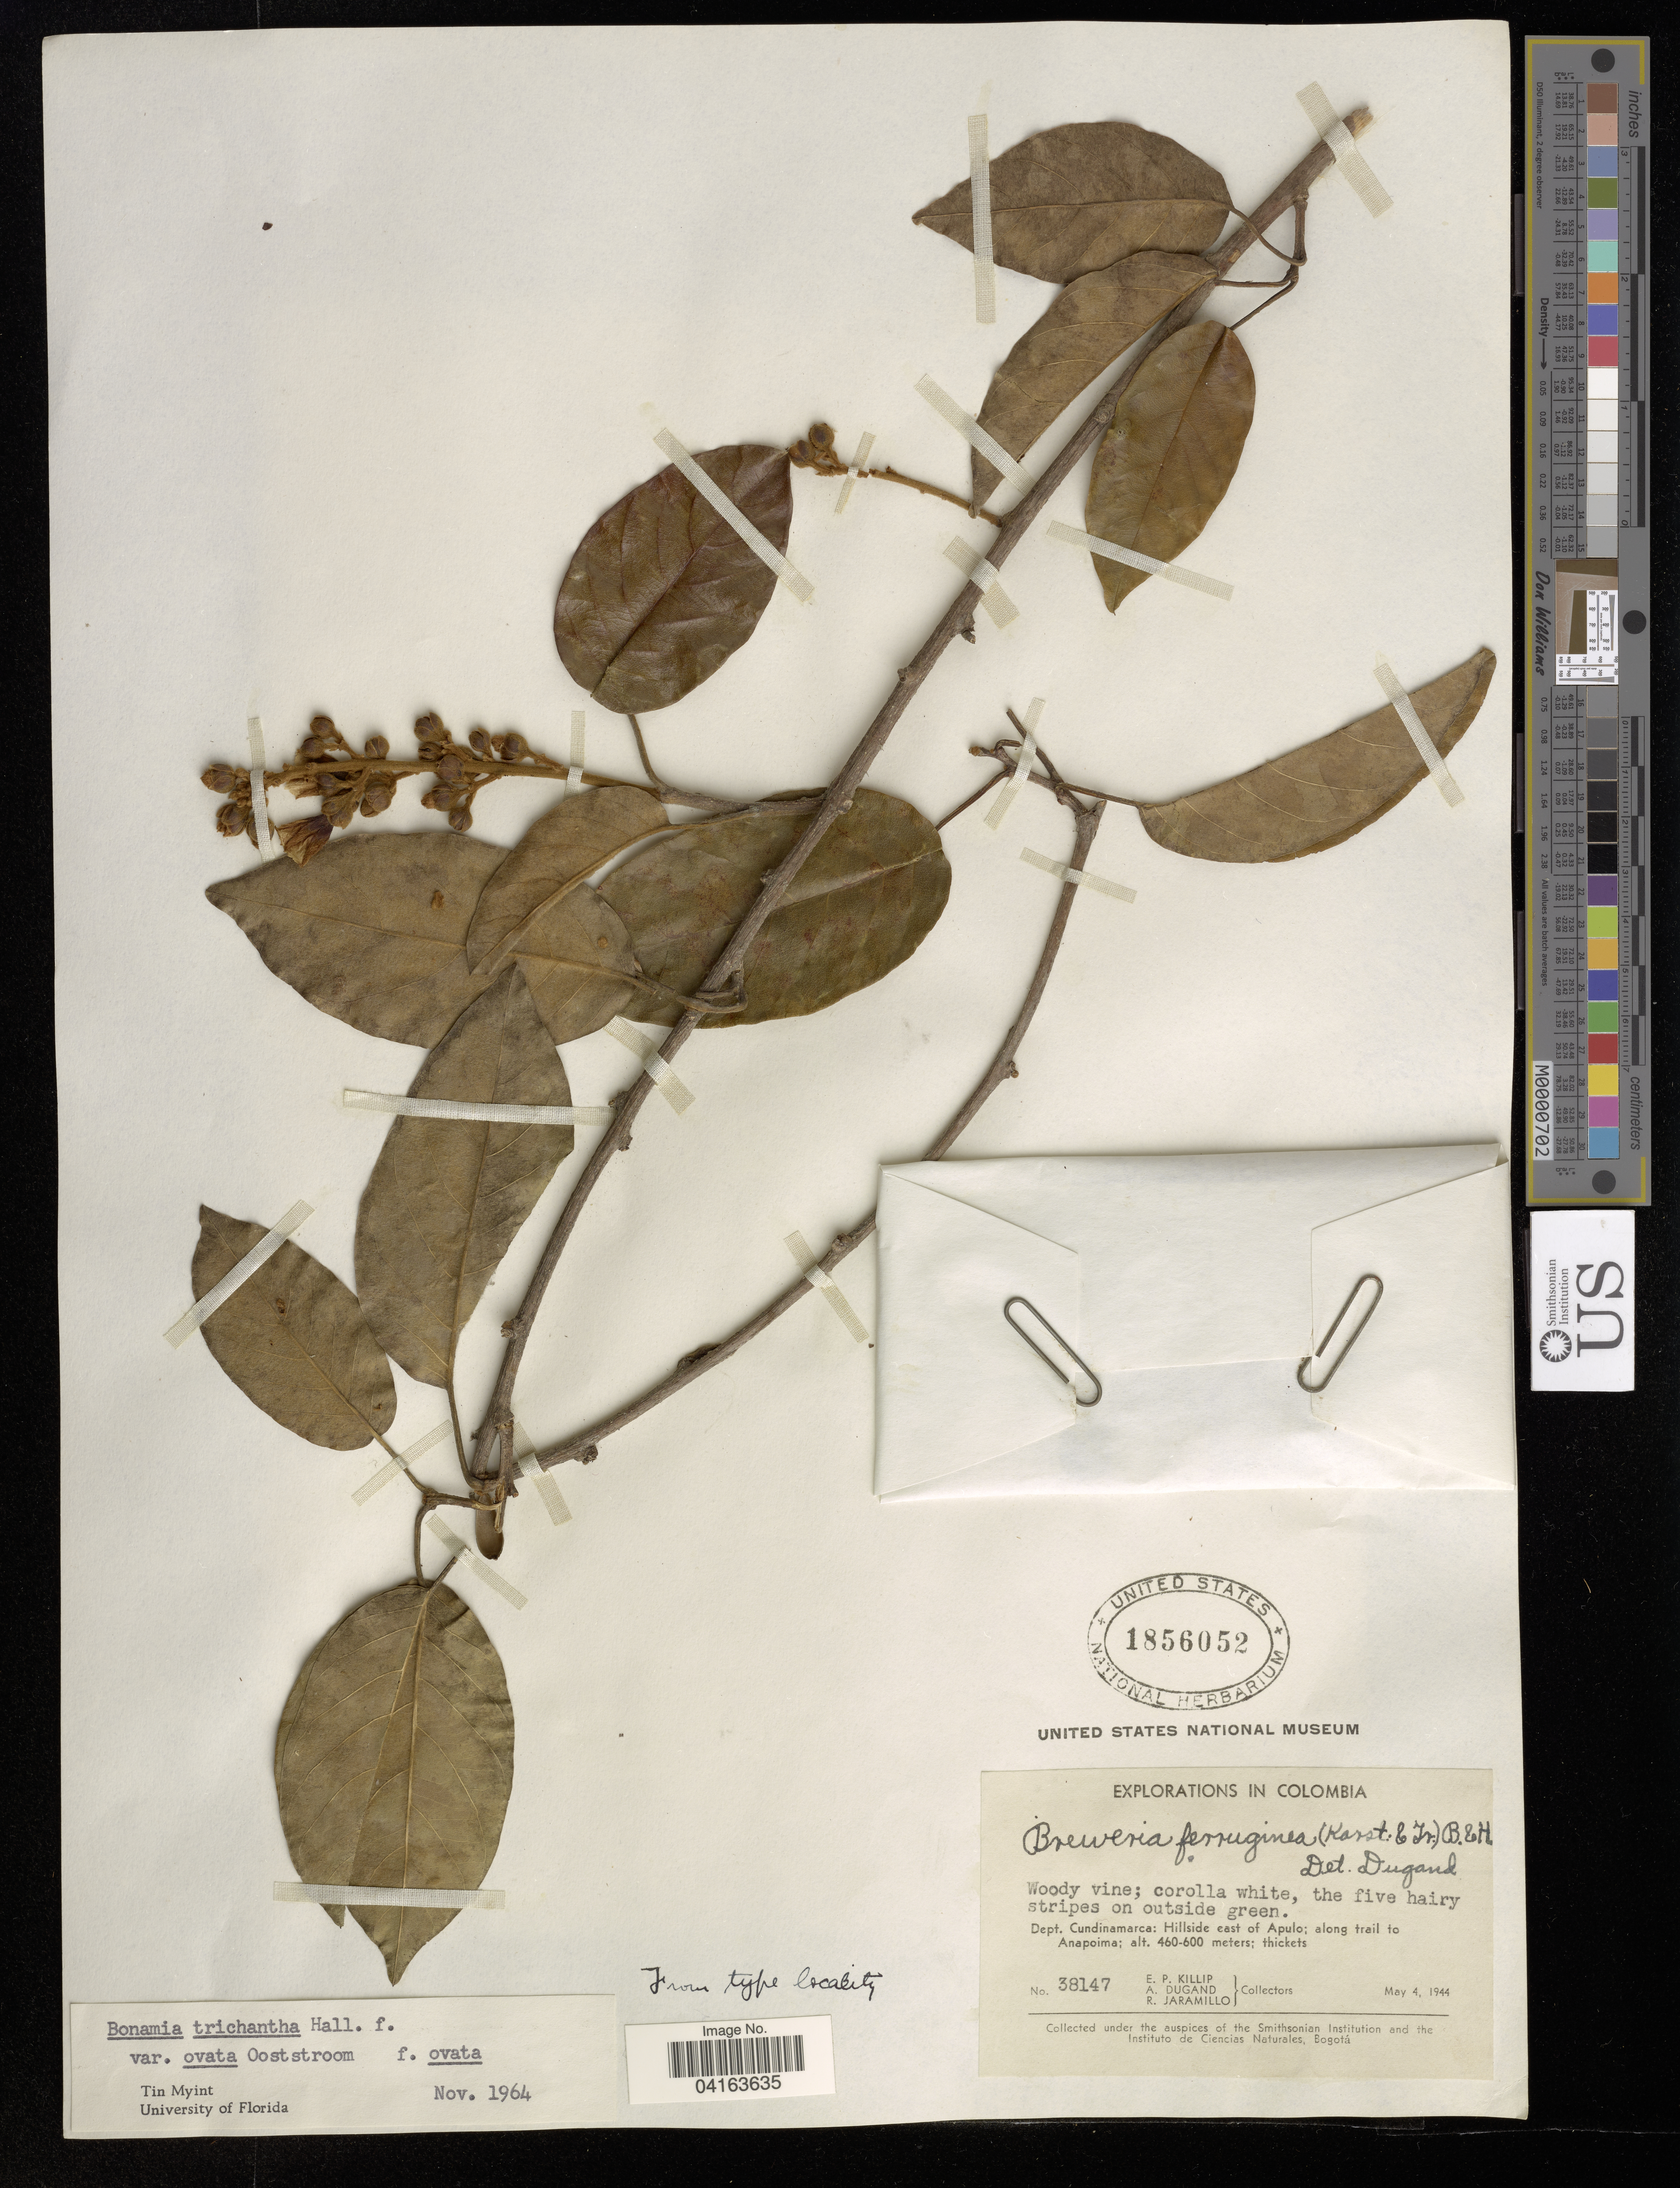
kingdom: Plantae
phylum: Tracheophyta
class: Magnoliopsida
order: Solanales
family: Convolvulaceae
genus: Bonamia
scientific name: Bonamia trichantha var. ovata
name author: Ooststr.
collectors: E. P. Killip, A. Dugand & R. Jaramillo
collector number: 38147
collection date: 1944-05-04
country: Colombia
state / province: Cundinamarca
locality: Dept. Cundinamarca: Hillside east of Apulo; along trail to Anapoima.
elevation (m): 460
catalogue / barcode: US 1856052